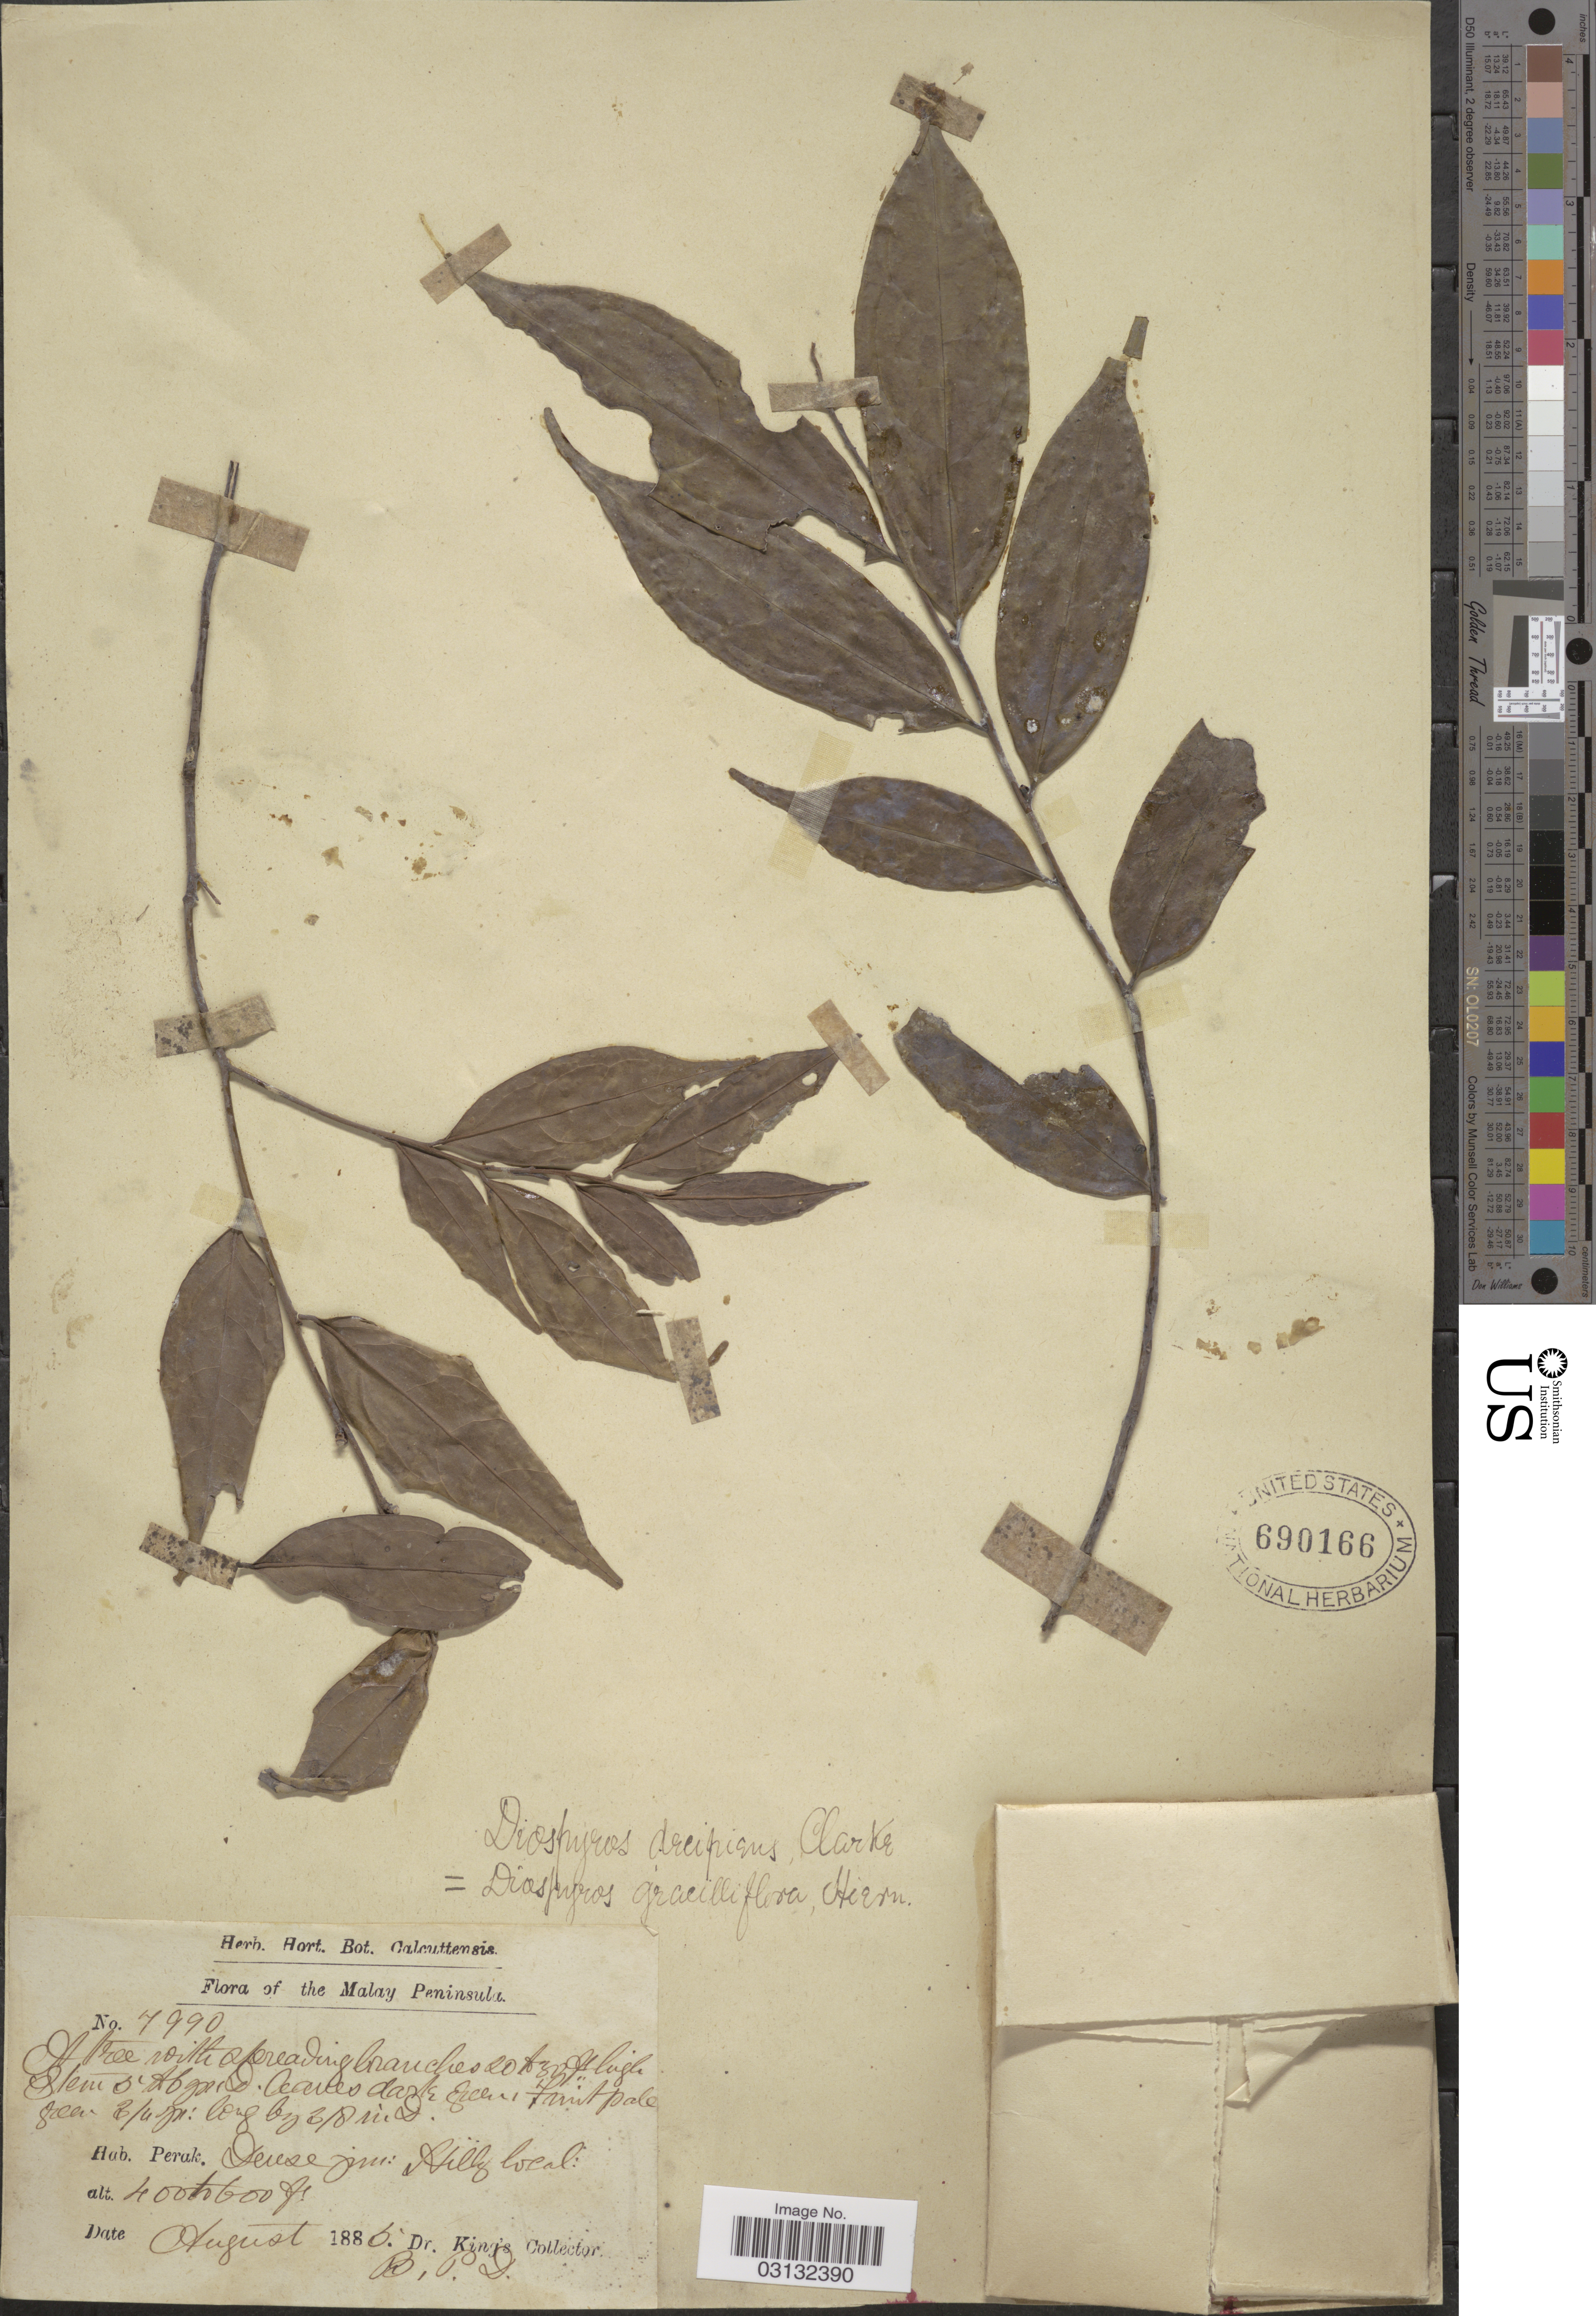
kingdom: Plantae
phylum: Tracheophyta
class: Magnoliopsida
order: Ericales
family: Ebenaceae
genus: Diospyros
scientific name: Diospyros sumatrana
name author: Miq.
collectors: Dr. King's collector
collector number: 7990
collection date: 1886-08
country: Malaysia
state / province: Perak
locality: Malay Peninsula. Dense rim Hills local.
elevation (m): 122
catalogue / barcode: US 690166